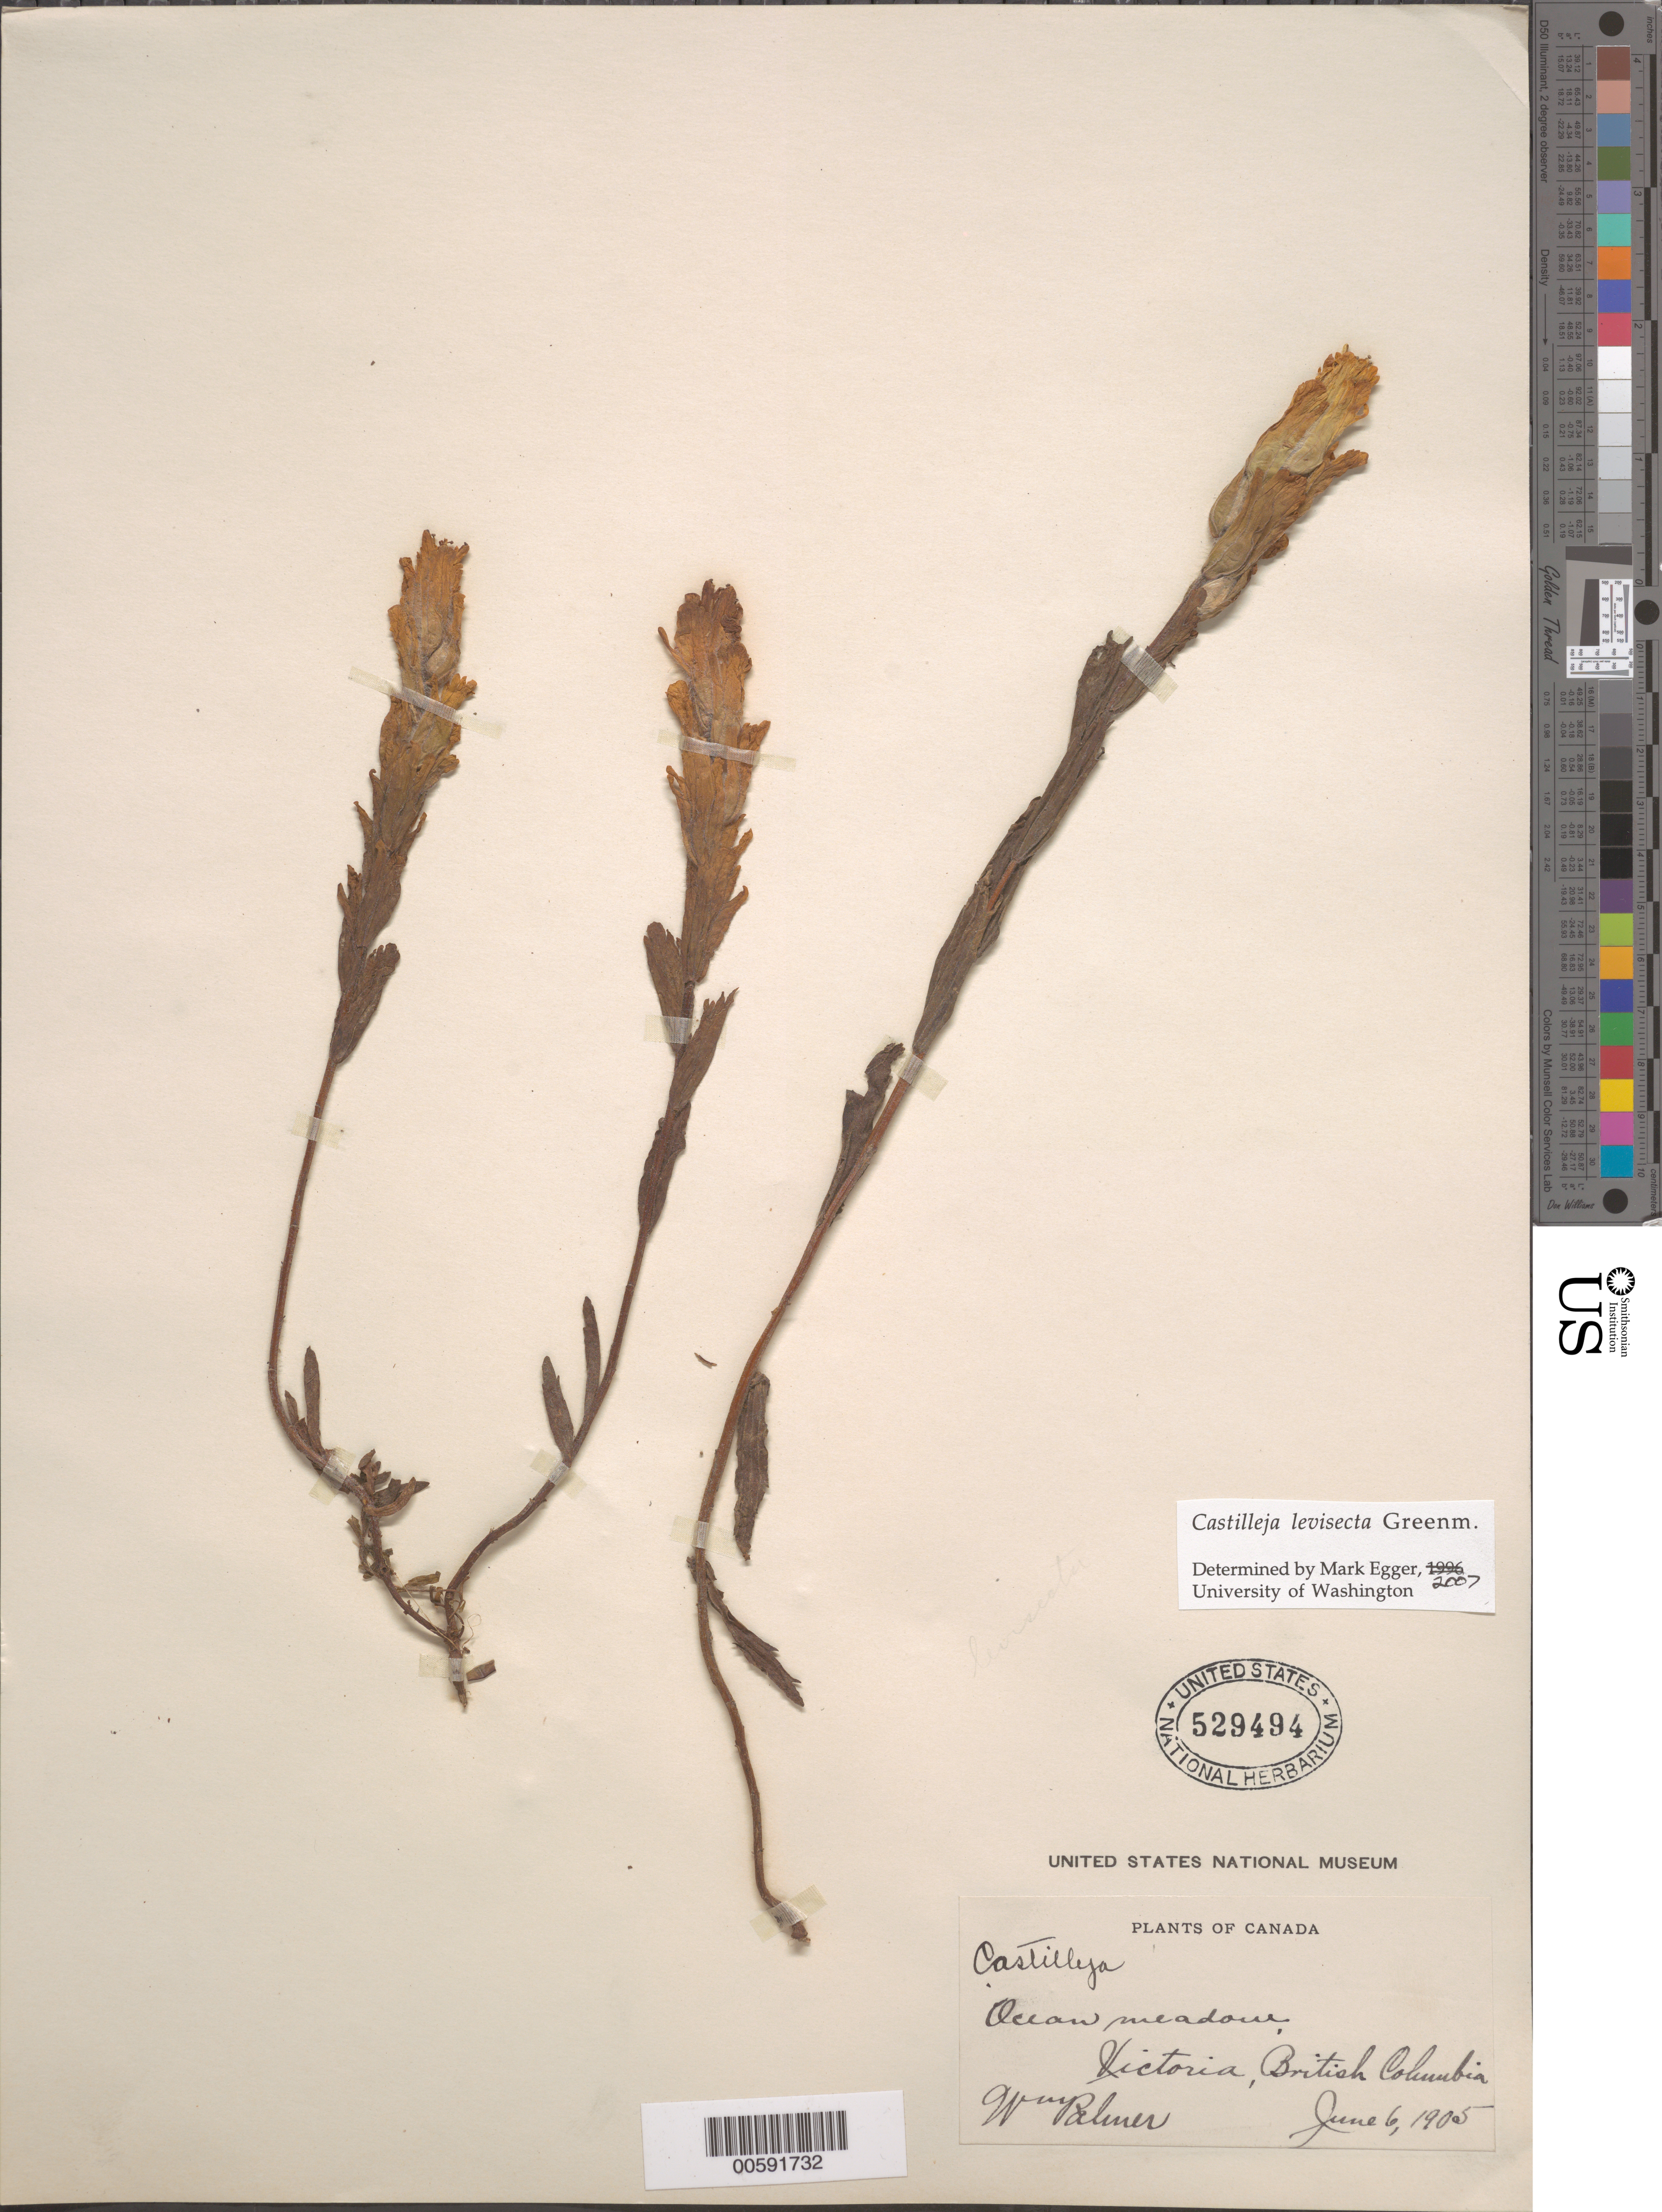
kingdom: Plantae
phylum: Tracheophyta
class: Magnoliopsida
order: Lamiales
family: Orobanchaceae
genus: Castilleja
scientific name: Castilleja levisecta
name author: Greenm.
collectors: W. Palmer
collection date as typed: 06 Jun 1905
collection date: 1905-06-06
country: Canada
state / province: British Columbia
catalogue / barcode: US 529494